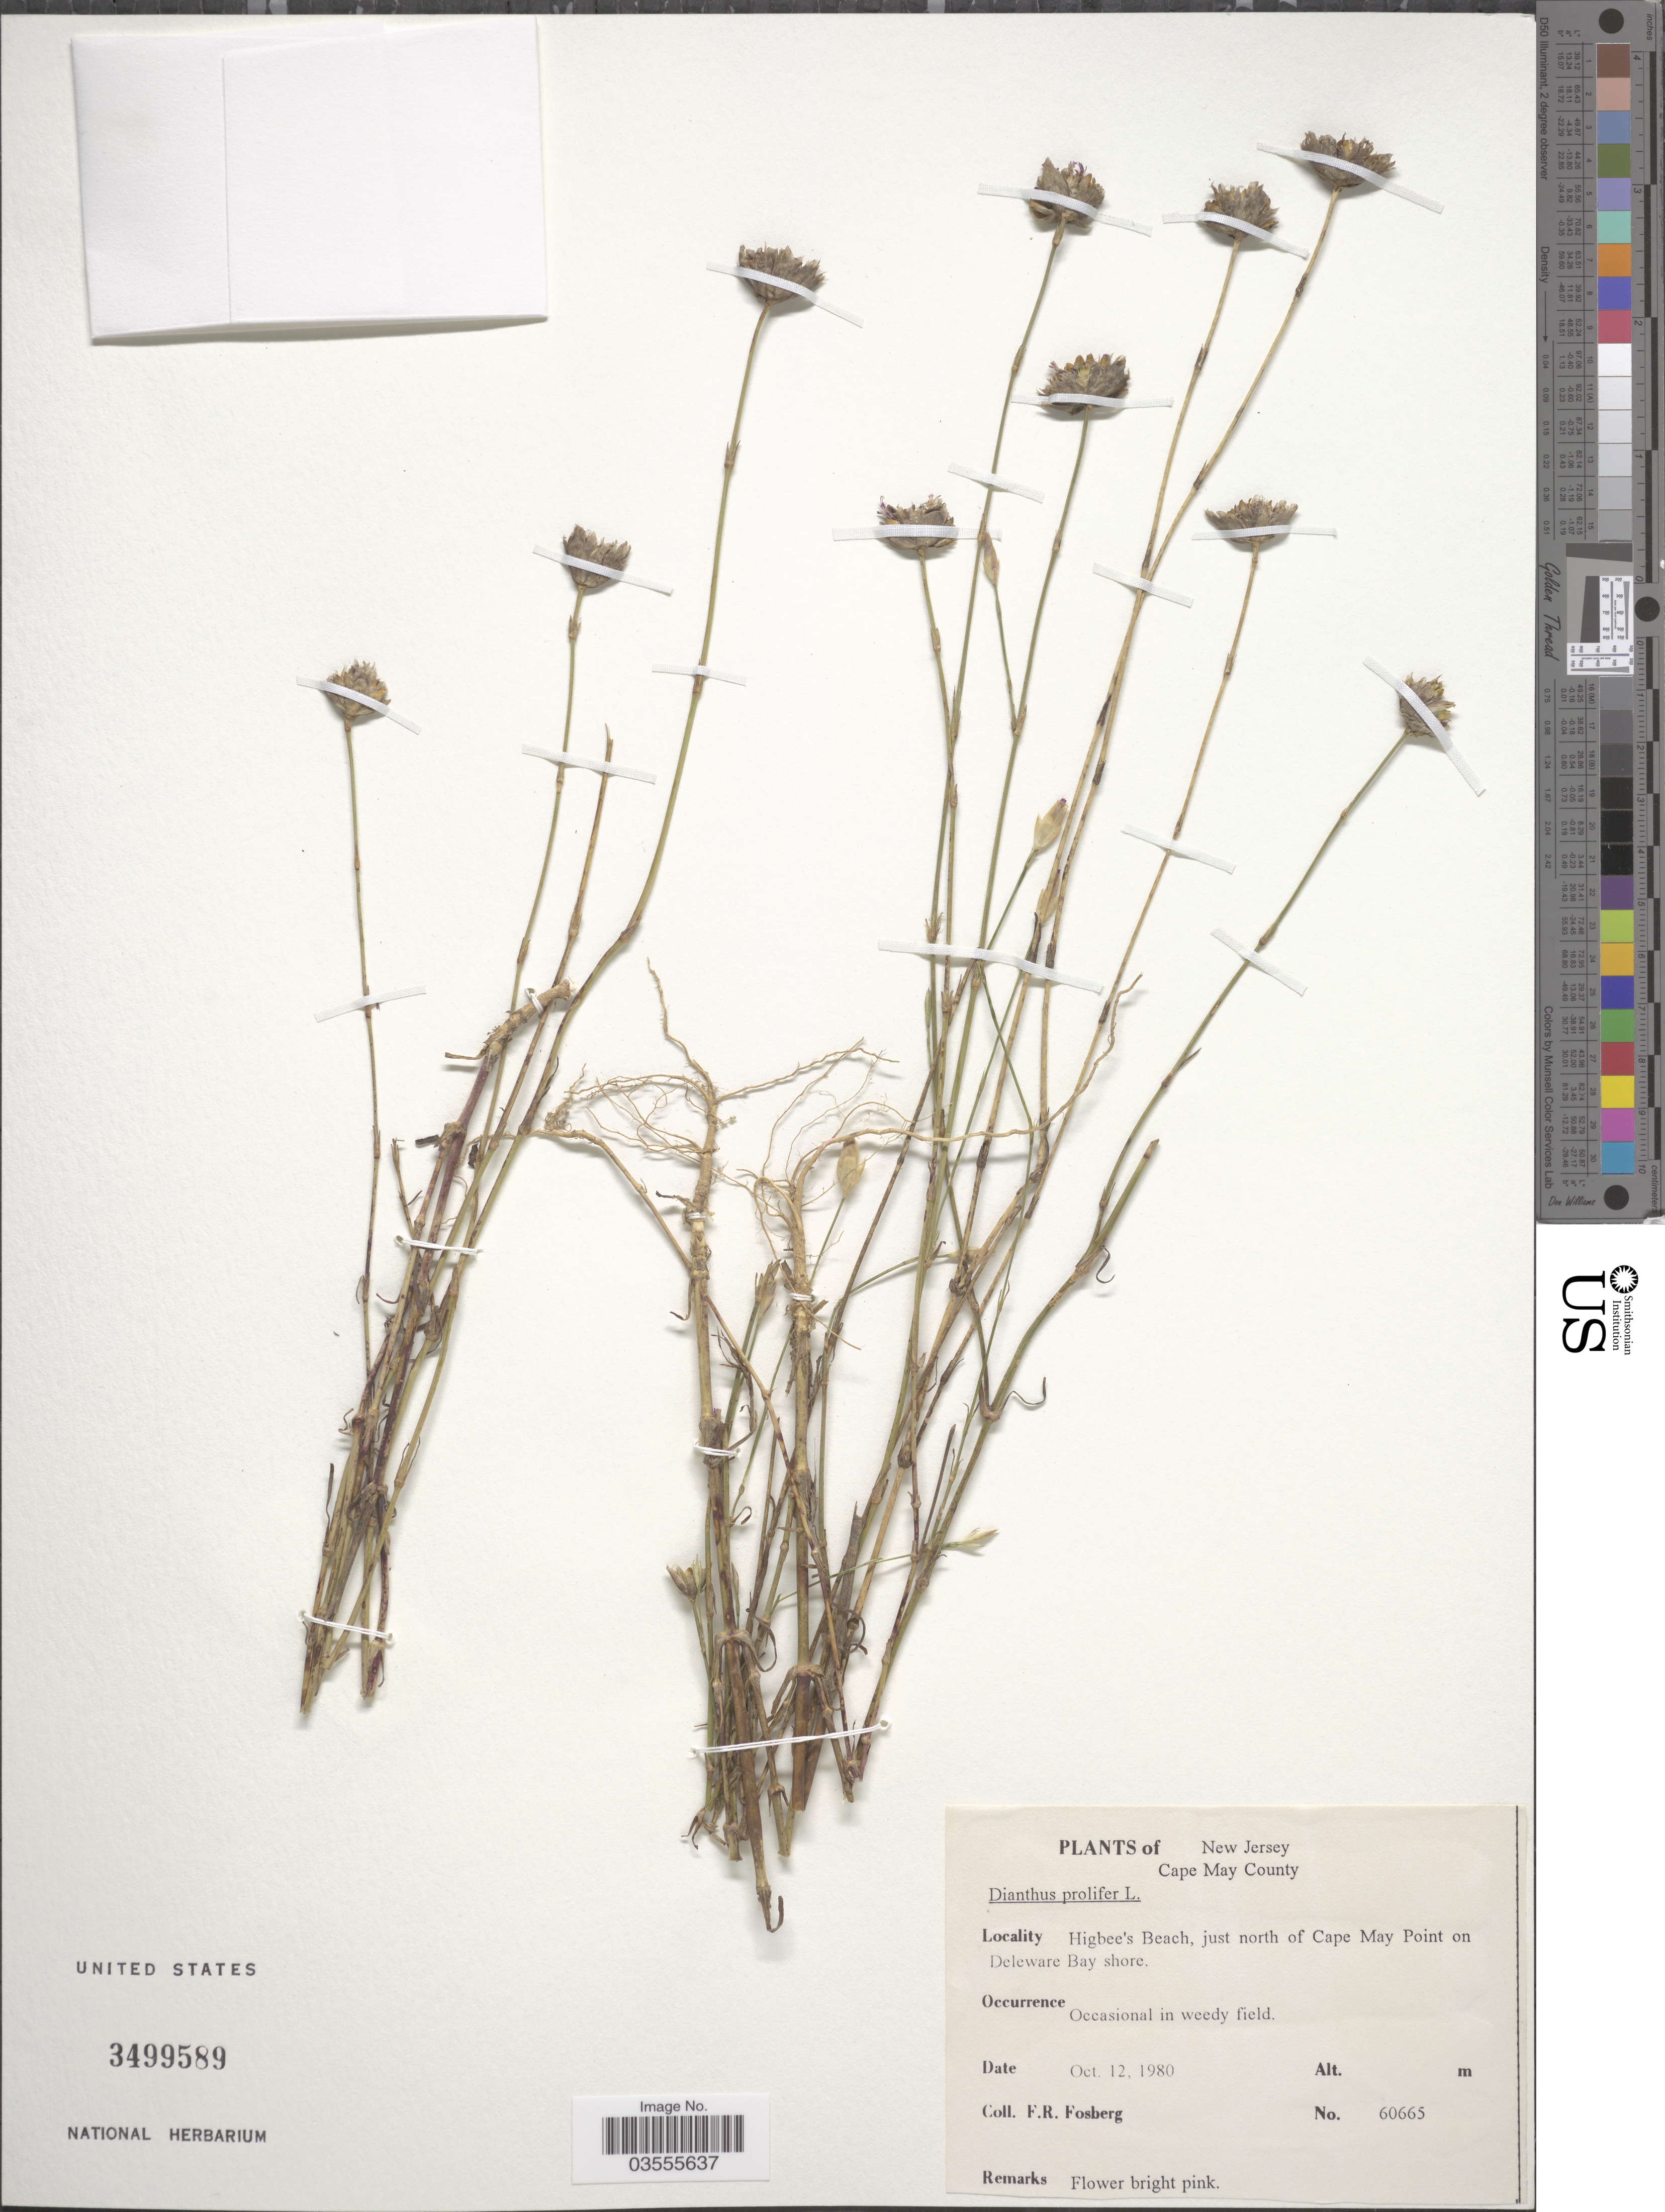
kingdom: Plantae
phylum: Tracheophyta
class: Magnoliopsida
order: Caryophyllales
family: Caryophyllaceae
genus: Petrorhagia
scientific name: Petrorhagia prolifera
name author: (L.) P.W. Ball & Heywood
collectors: F. R. Fosberg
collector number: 60665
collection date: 1980-10-12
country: United States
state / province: New Jersey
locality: Cape May County. Higbee's Beach, just north of Cape May Point on Delaware Bay shore.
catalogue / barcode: US 3499589